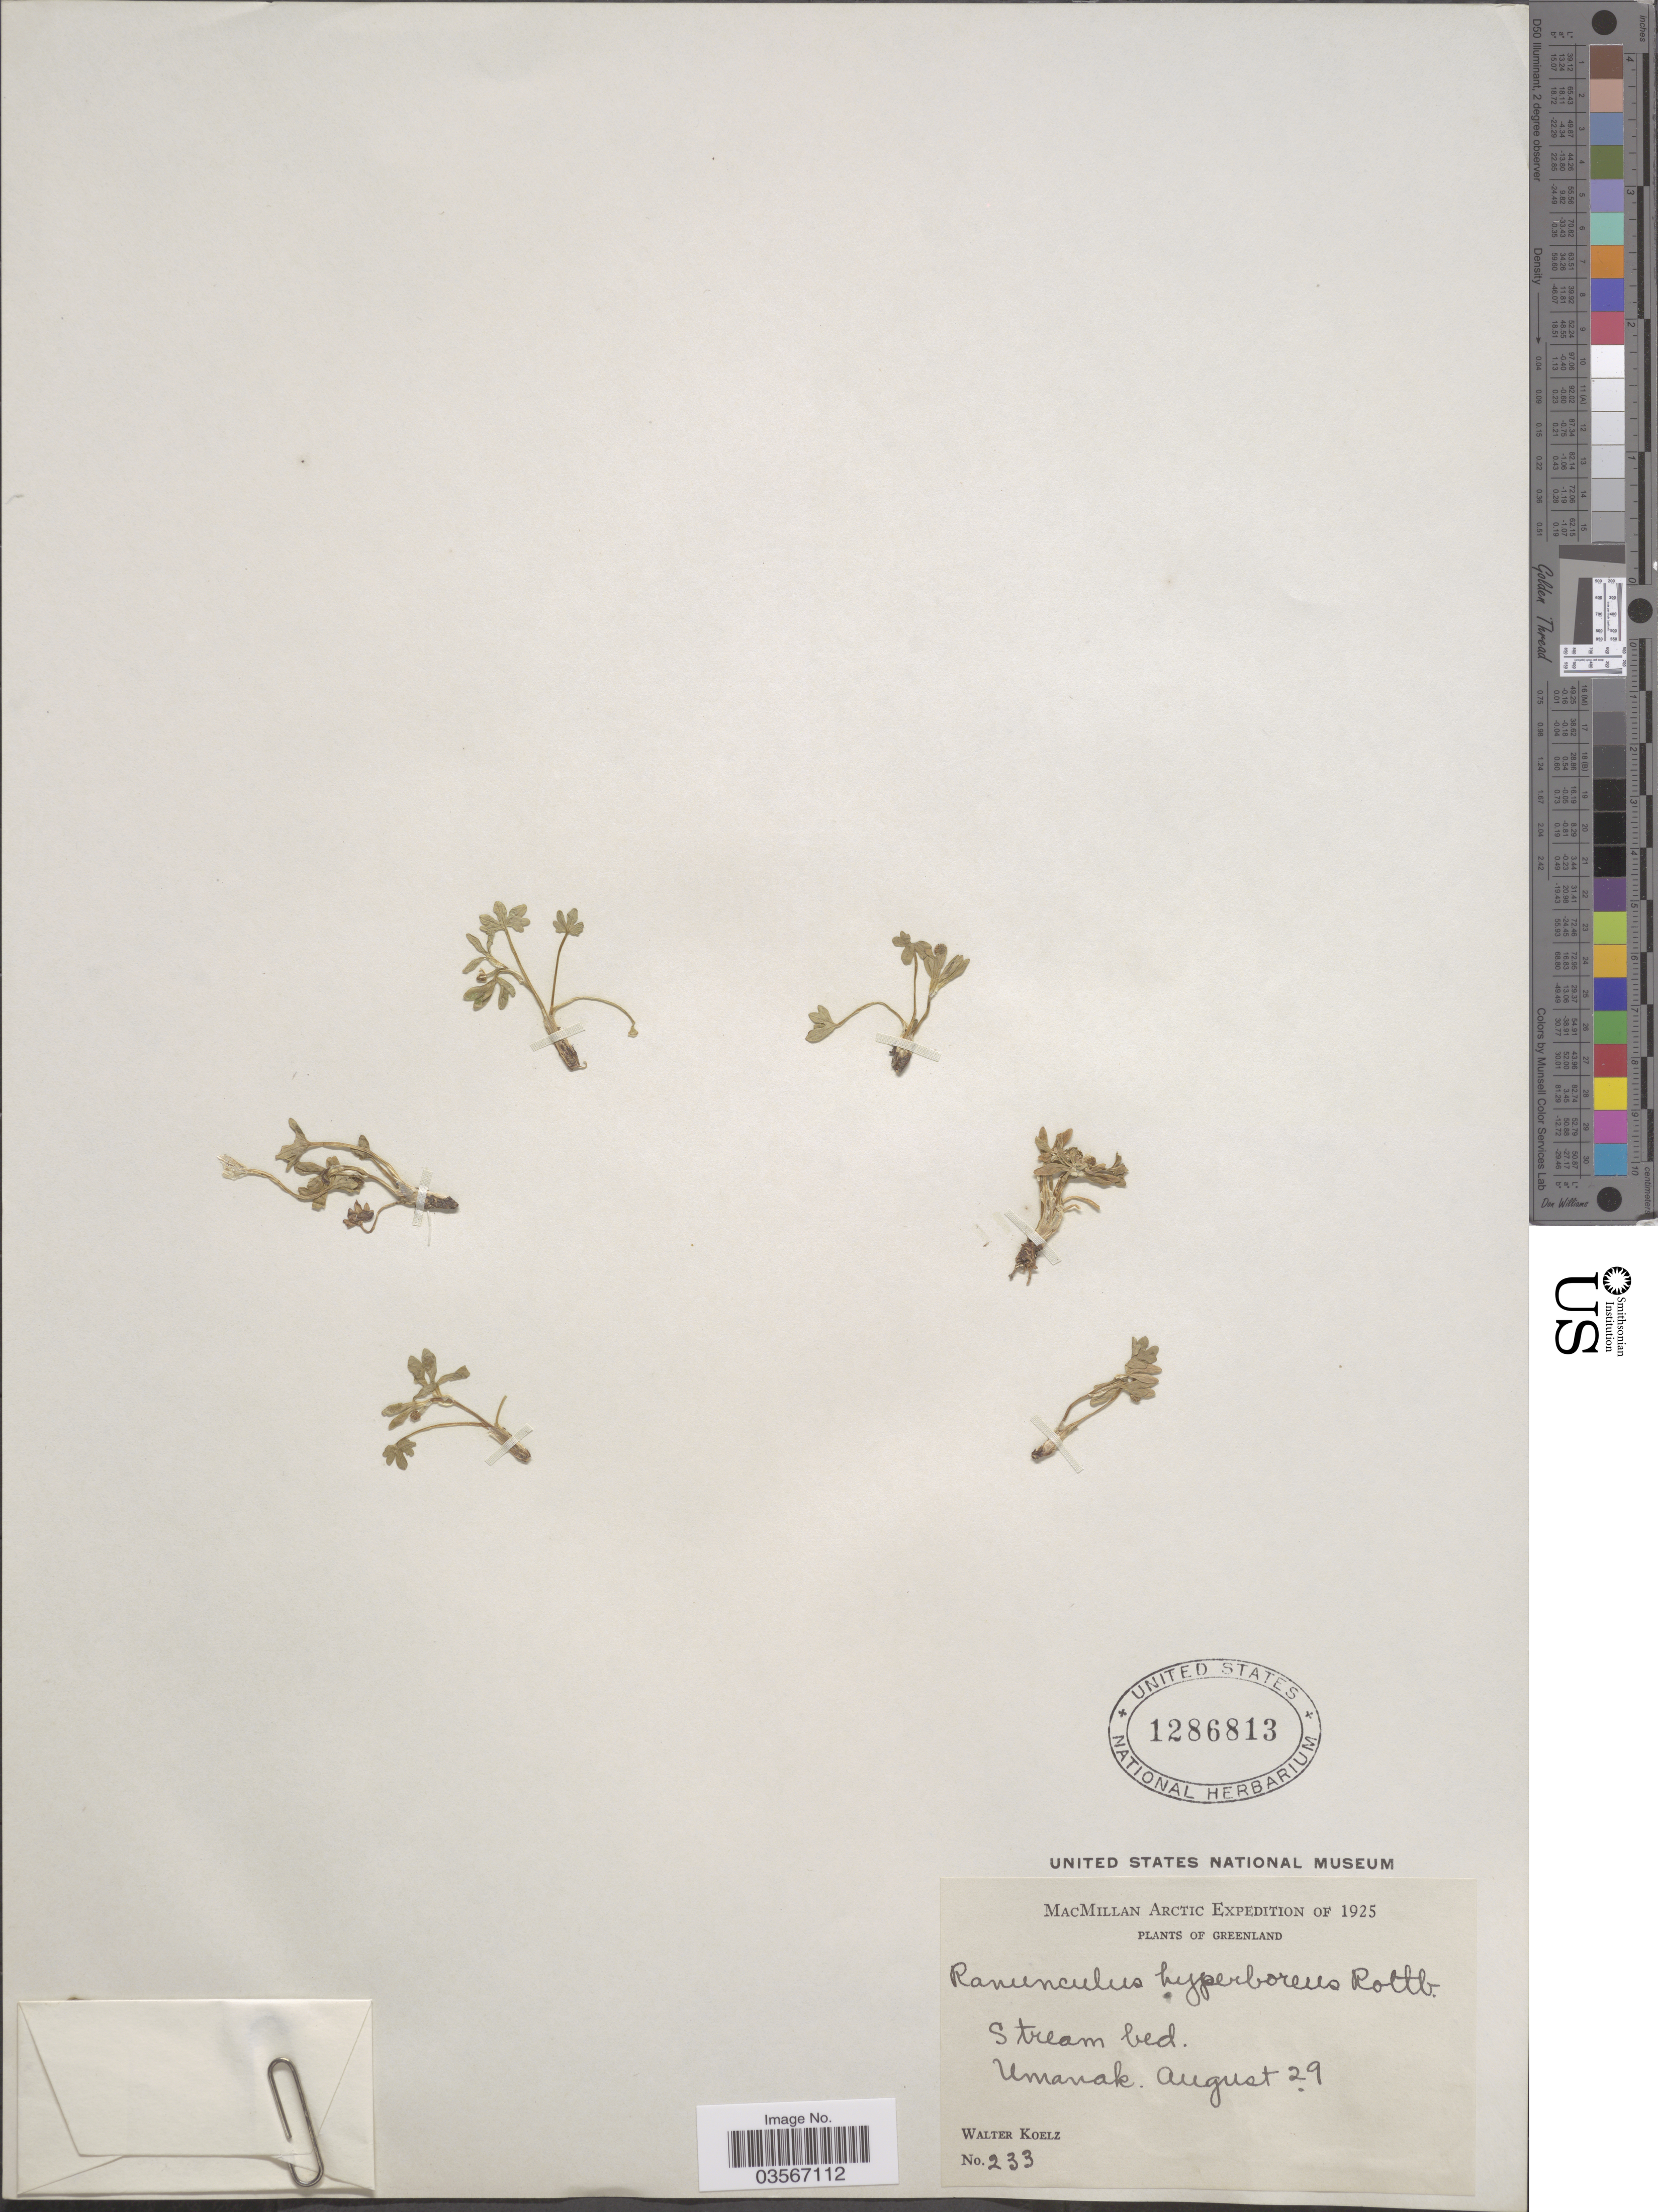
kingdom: Plantae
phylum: Tracheophyta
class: Magnoliopsida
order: Ranunculales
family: Ranunculaceae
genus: Ranunculus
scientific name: Ranunculus hyperboreus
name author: Rottb.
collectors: W. N. Koelz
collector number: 233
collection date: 1925-08-29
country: Greenland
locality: Stream bed, Umanak.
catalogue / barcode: US 1286813